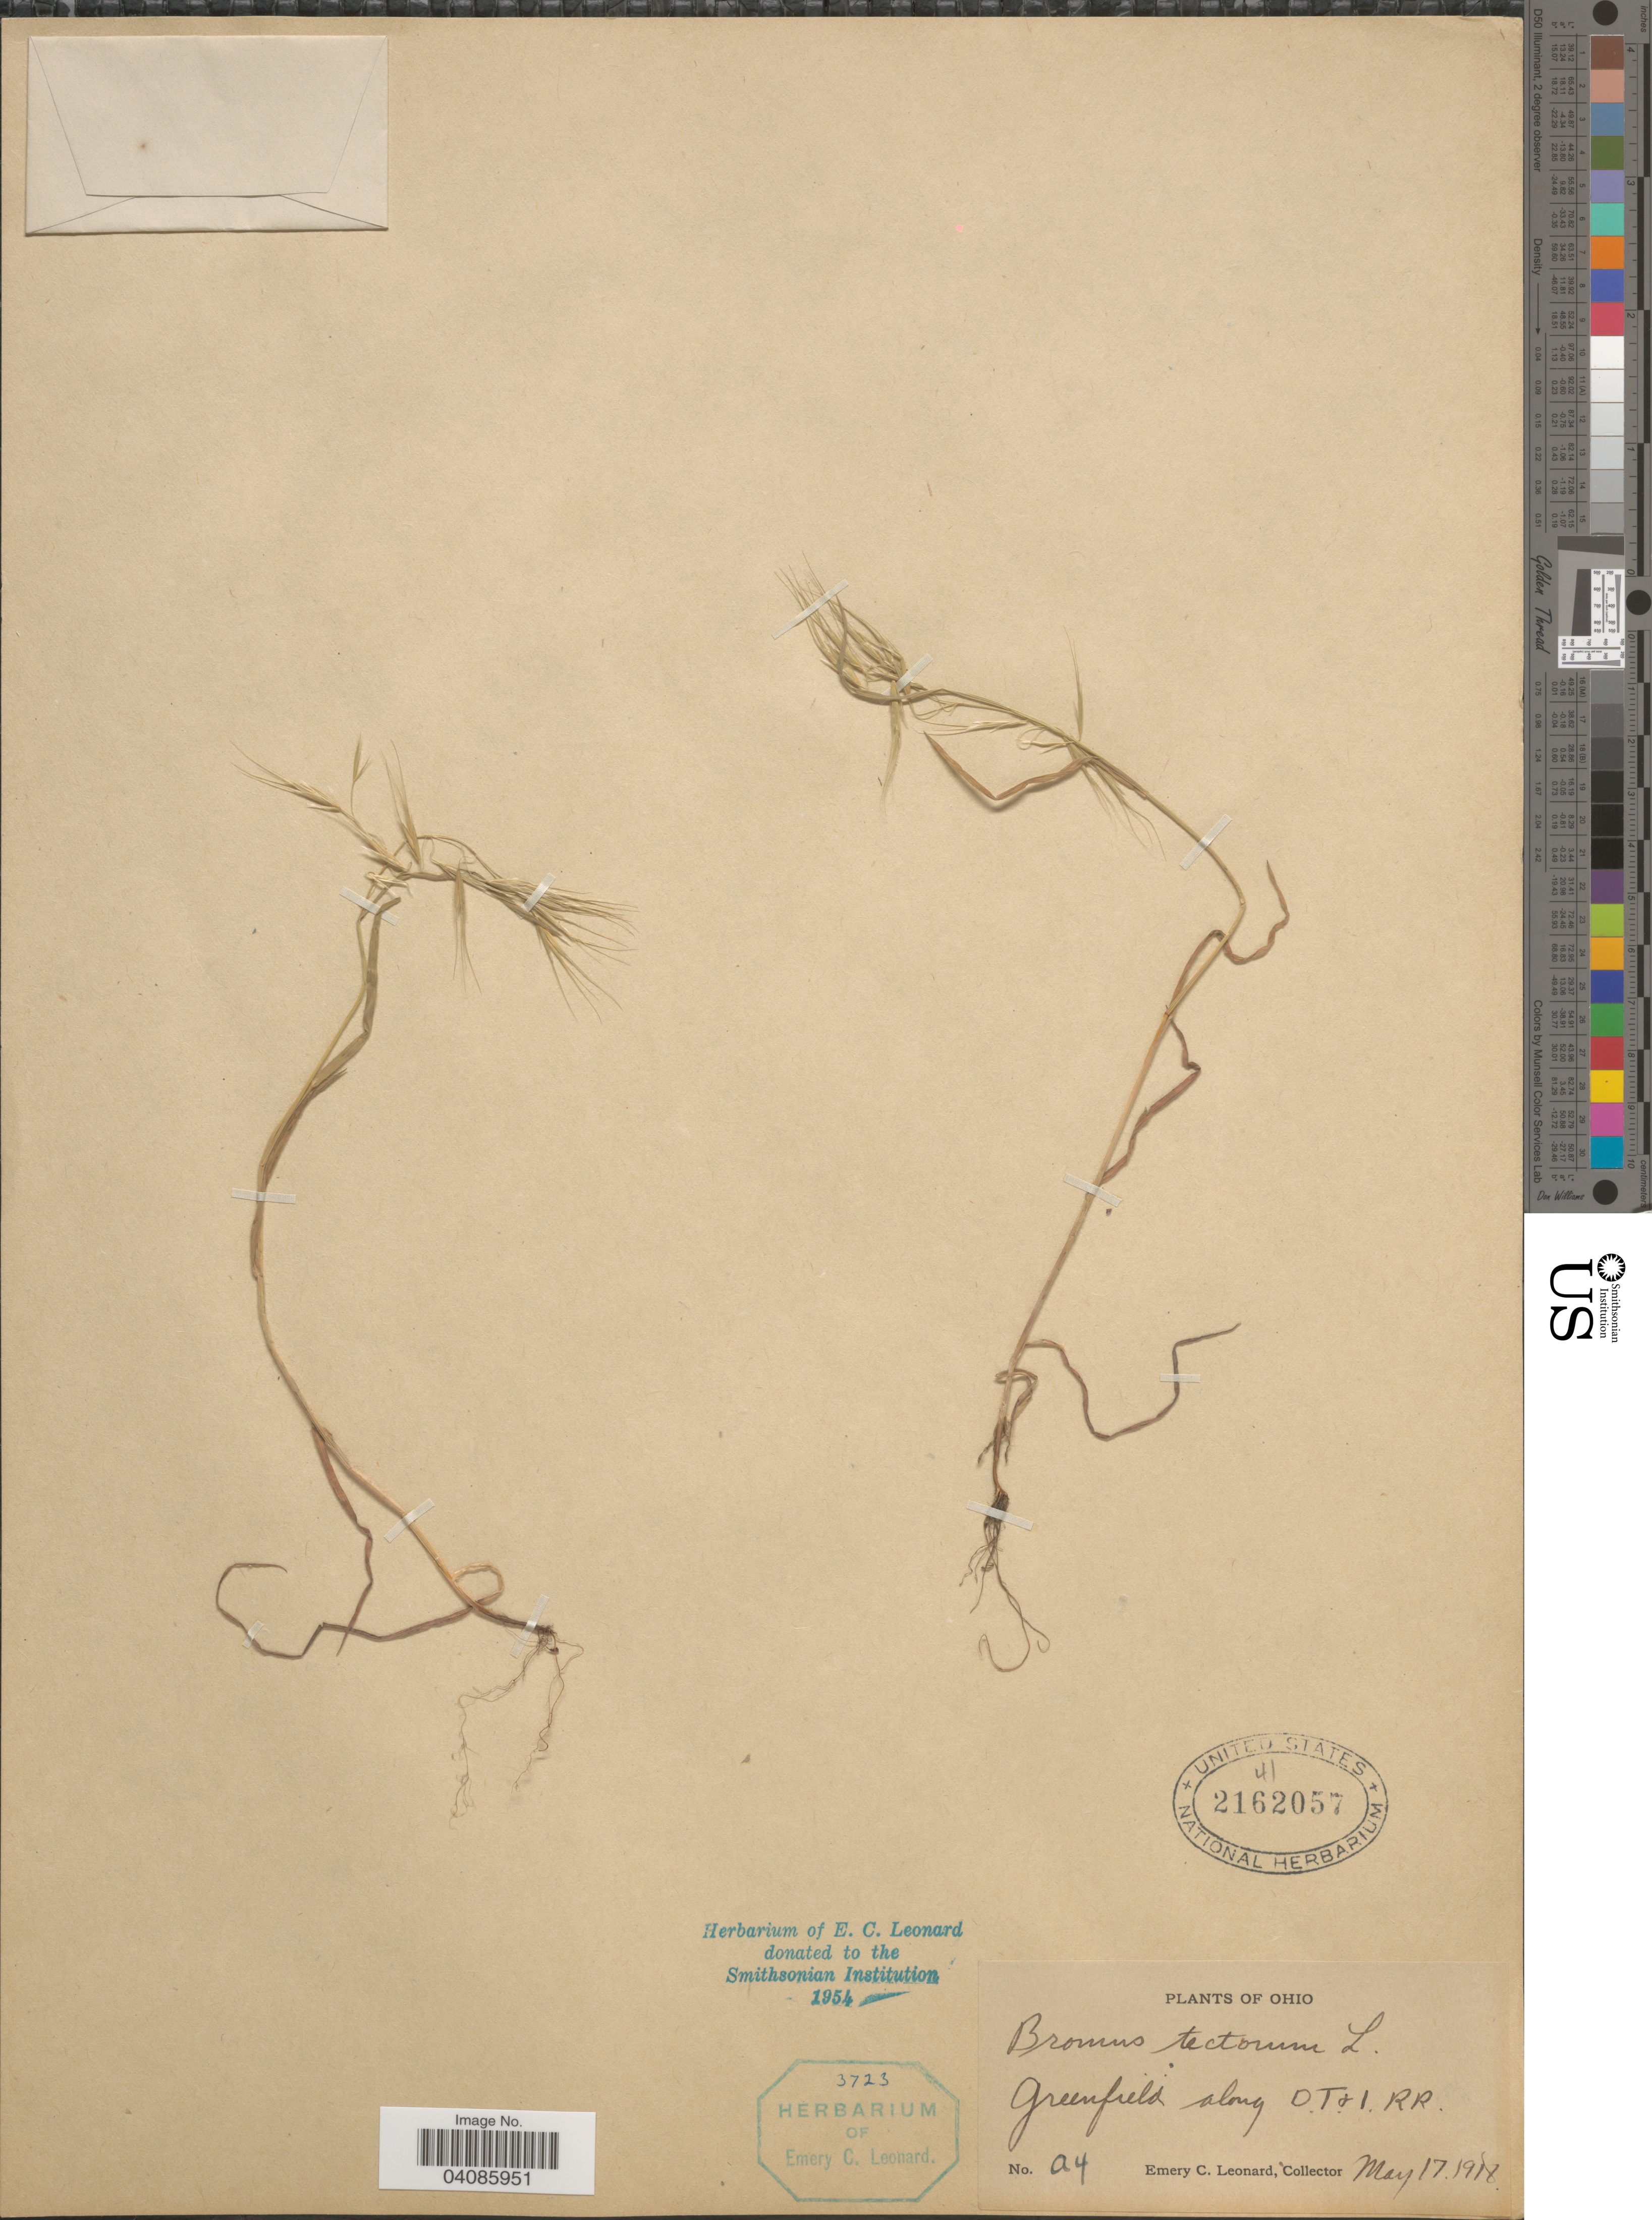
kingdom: Plantae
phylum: Tracheophyta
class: Liliopsida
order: Poales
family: Poaceae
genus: Bromus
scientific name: Bromus tectorum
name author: L.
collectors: E. C. Leonard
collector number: A4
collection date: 1918-05-17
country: United States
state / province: Ohio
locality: Greenfield along O.T. & I.RR.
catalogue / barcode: US 2162057